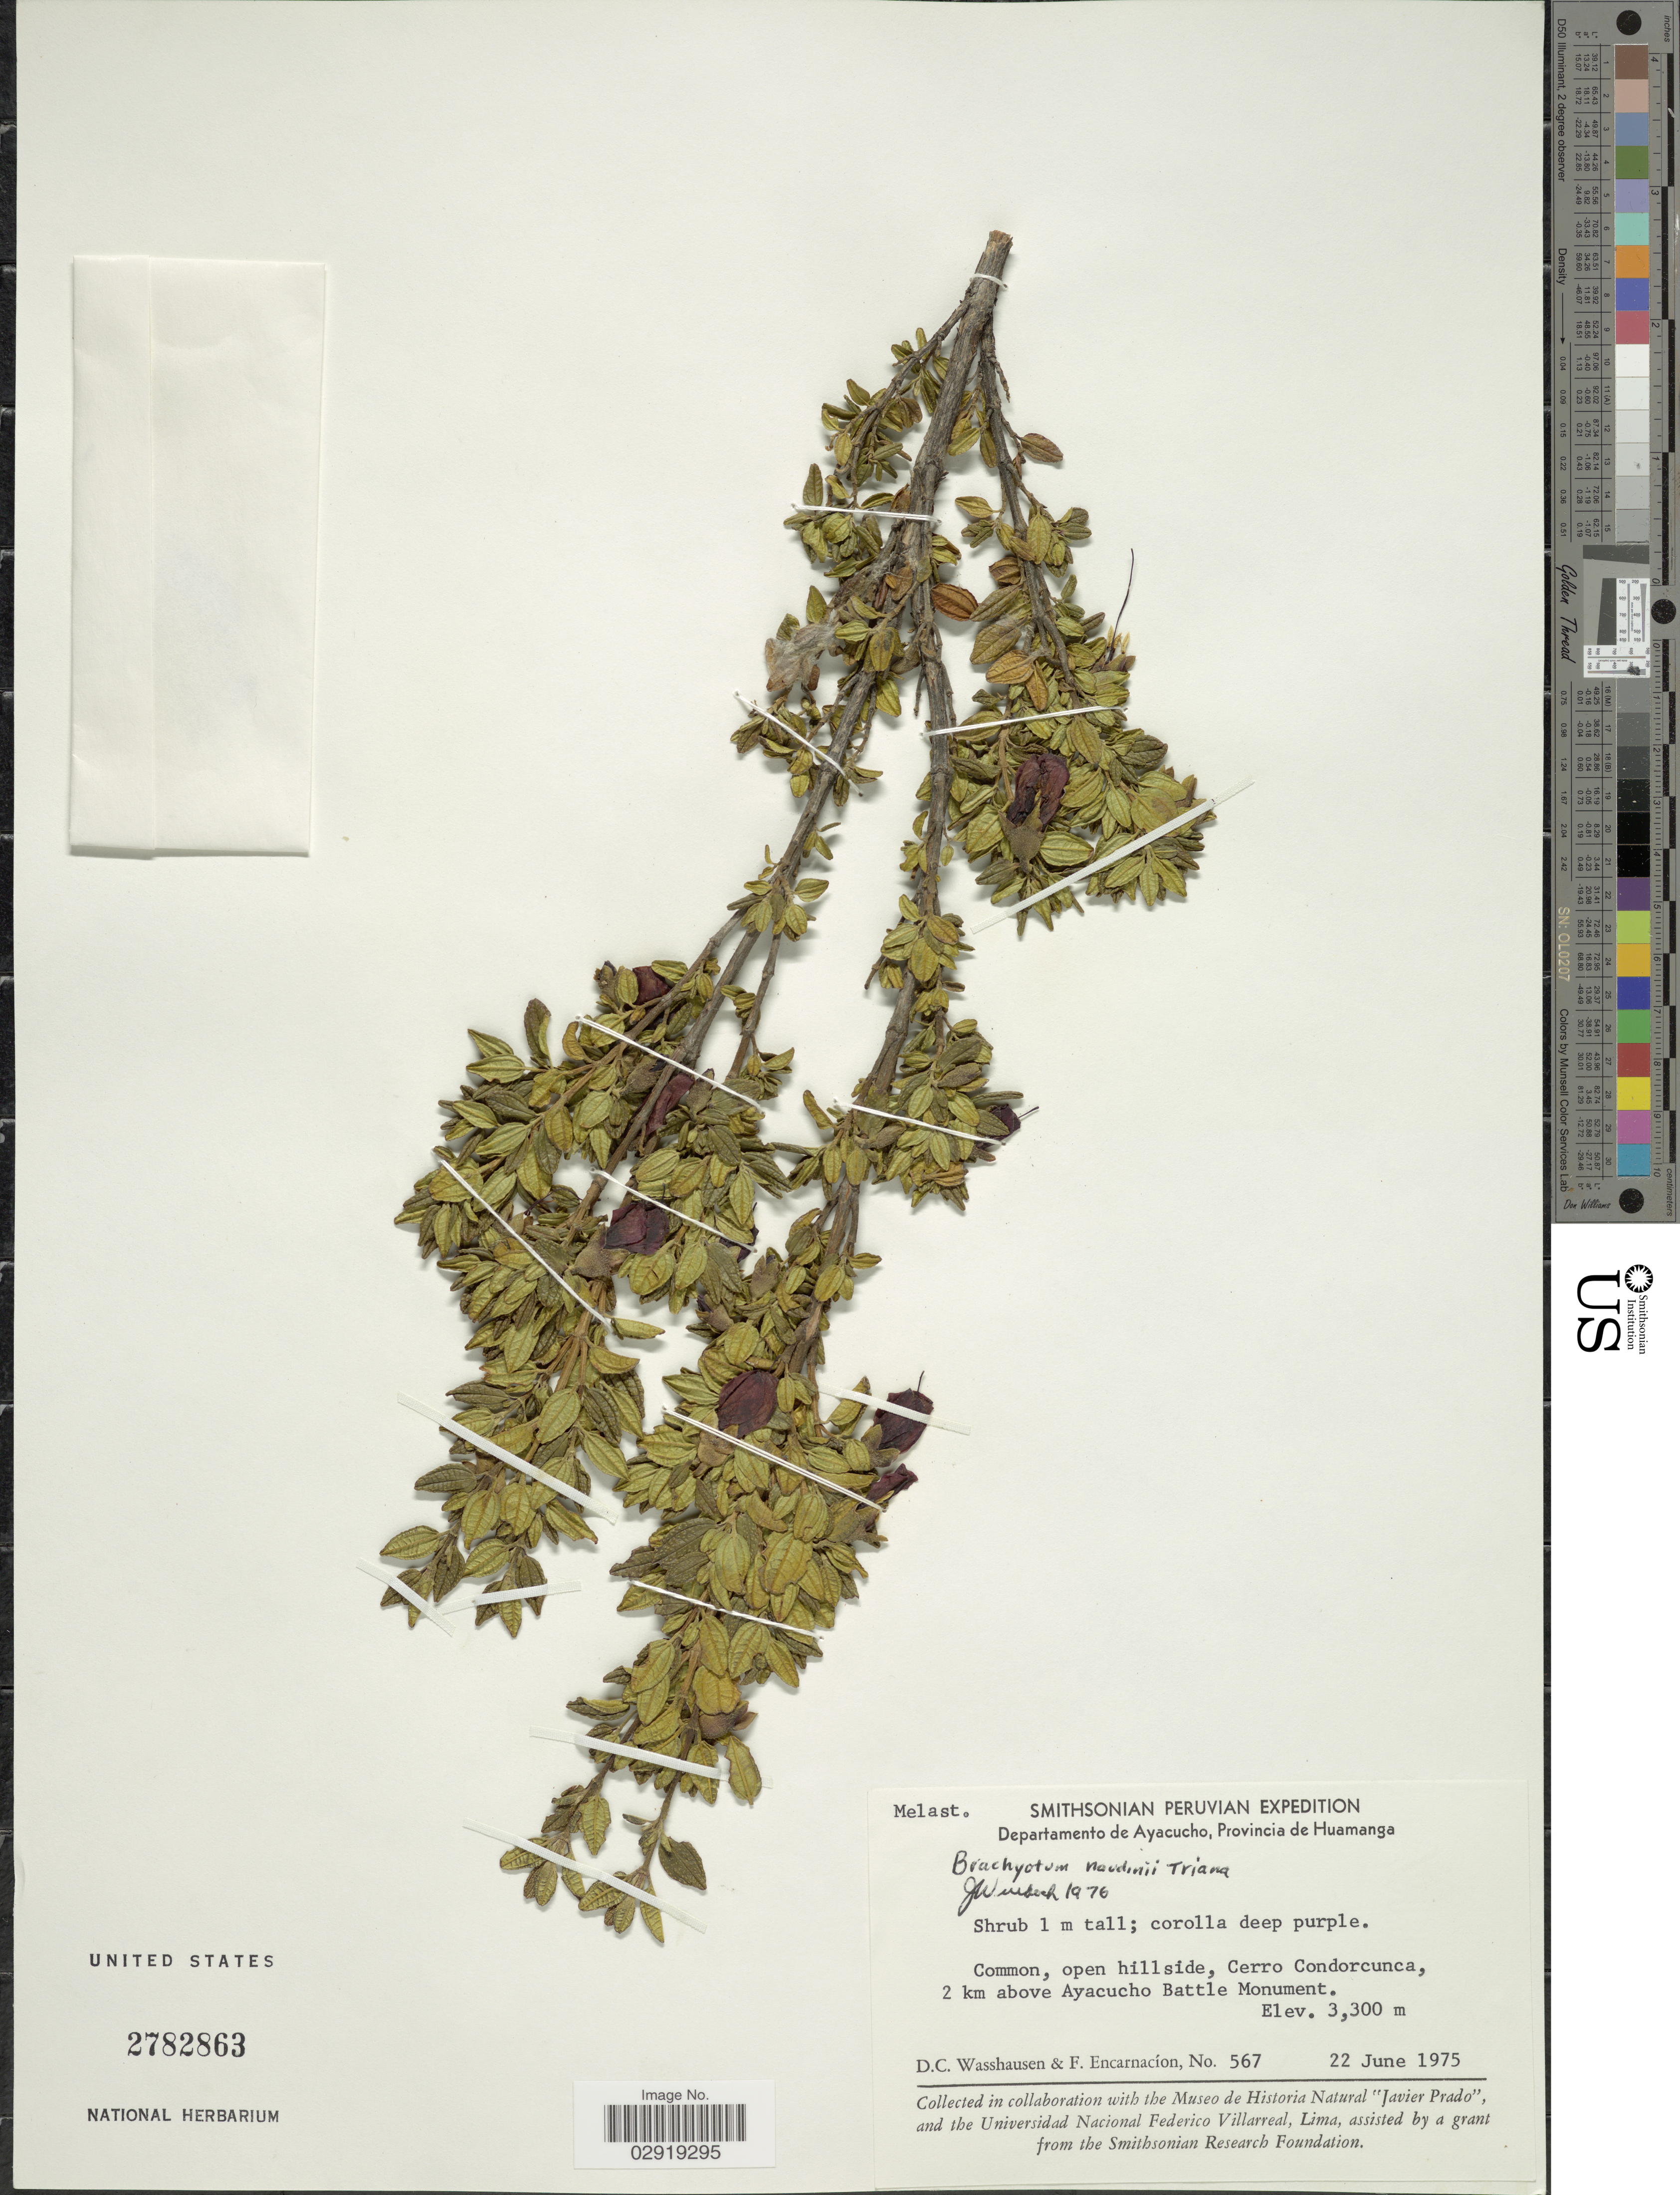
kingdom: Plantae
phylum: Tracheophyta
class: Magnoliopsida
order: Myrtales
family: Melastomataceae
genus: Brachyotum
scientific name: Brachyotum naudinii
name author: Triana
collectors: D. C. Wasshausen & F. Encarnación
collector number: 567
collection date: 1975-06-22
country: Peru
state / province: Ayacucho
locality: Departamento de Ayacucho, Provincia de Huamanga. Cerro Condorcunca, 2 km above Ayacucho Battle Monument.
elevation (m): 3300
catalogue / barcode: US 2782863